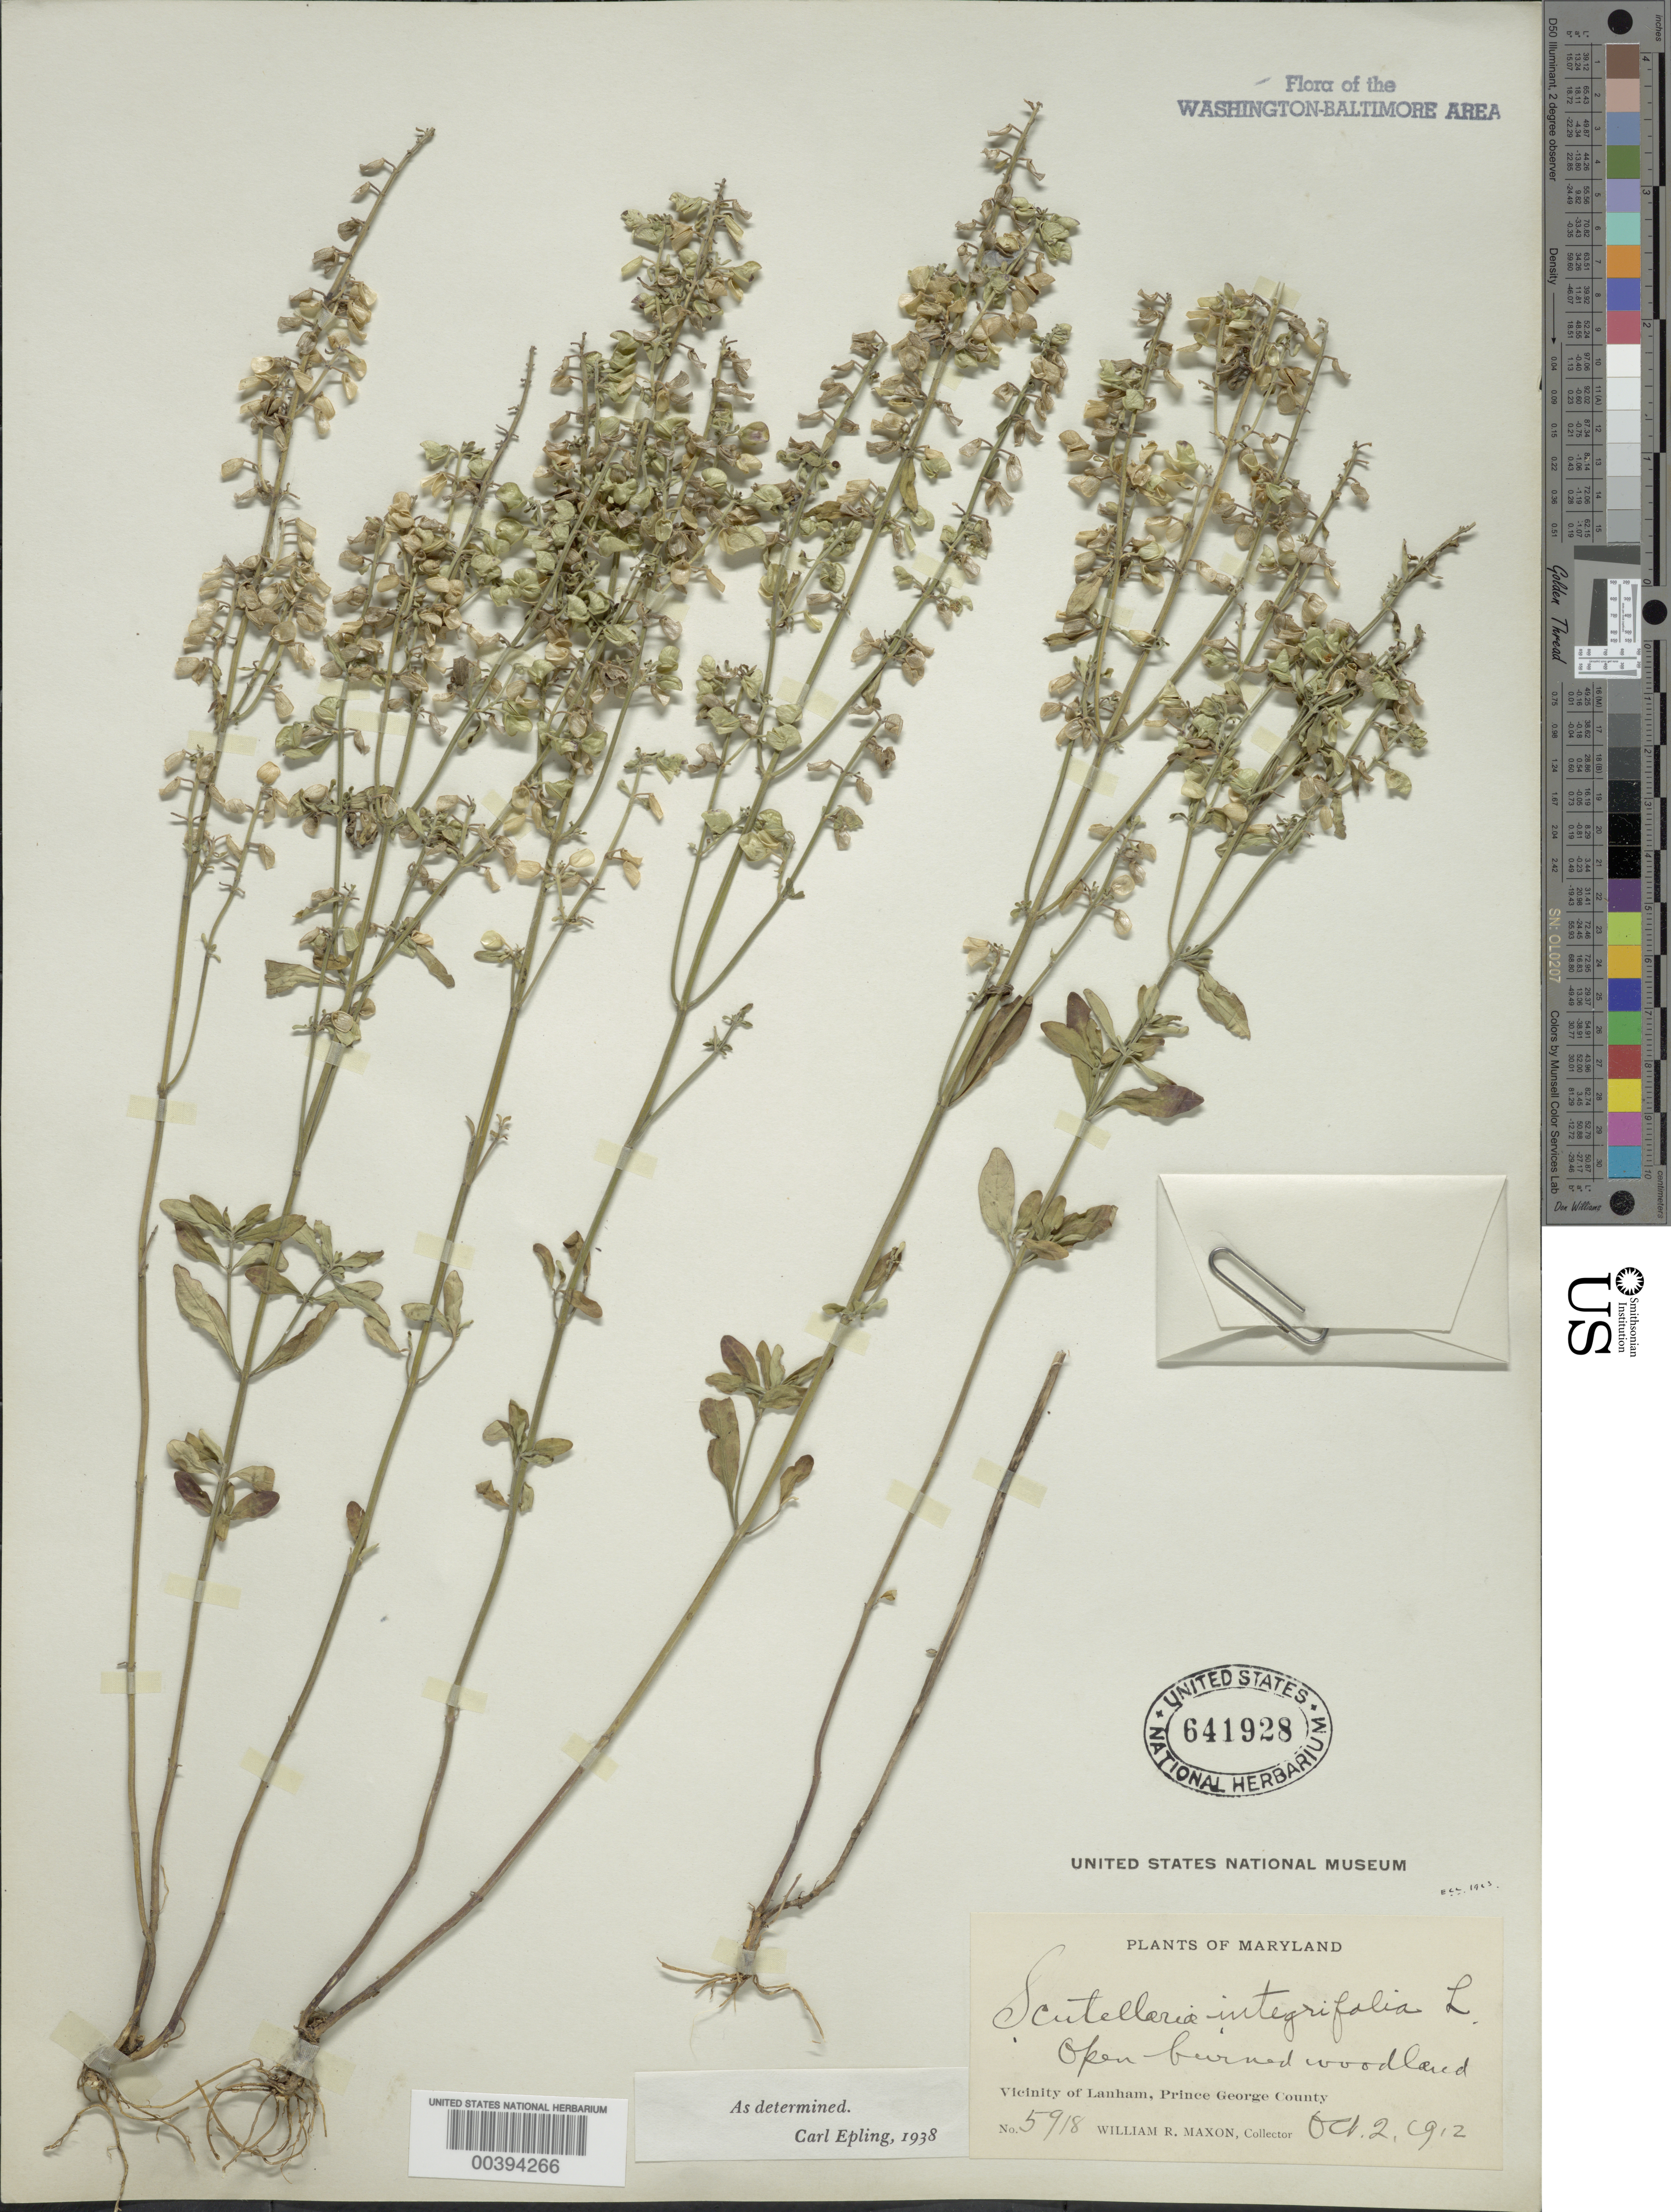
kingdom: Plantae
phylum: Tracheophyta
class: Magnoliopsida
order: Lamiales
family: Lamiaceae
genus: Scutellaria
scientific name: Scutellaria integrifolia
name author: L.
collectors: W. R. Maxon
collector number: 5918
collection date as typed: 02 Oct 1912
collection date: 1912-10-02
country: United States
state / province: Maryland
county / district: Prince George's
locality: Lanham vicinity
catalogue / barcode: US 641928